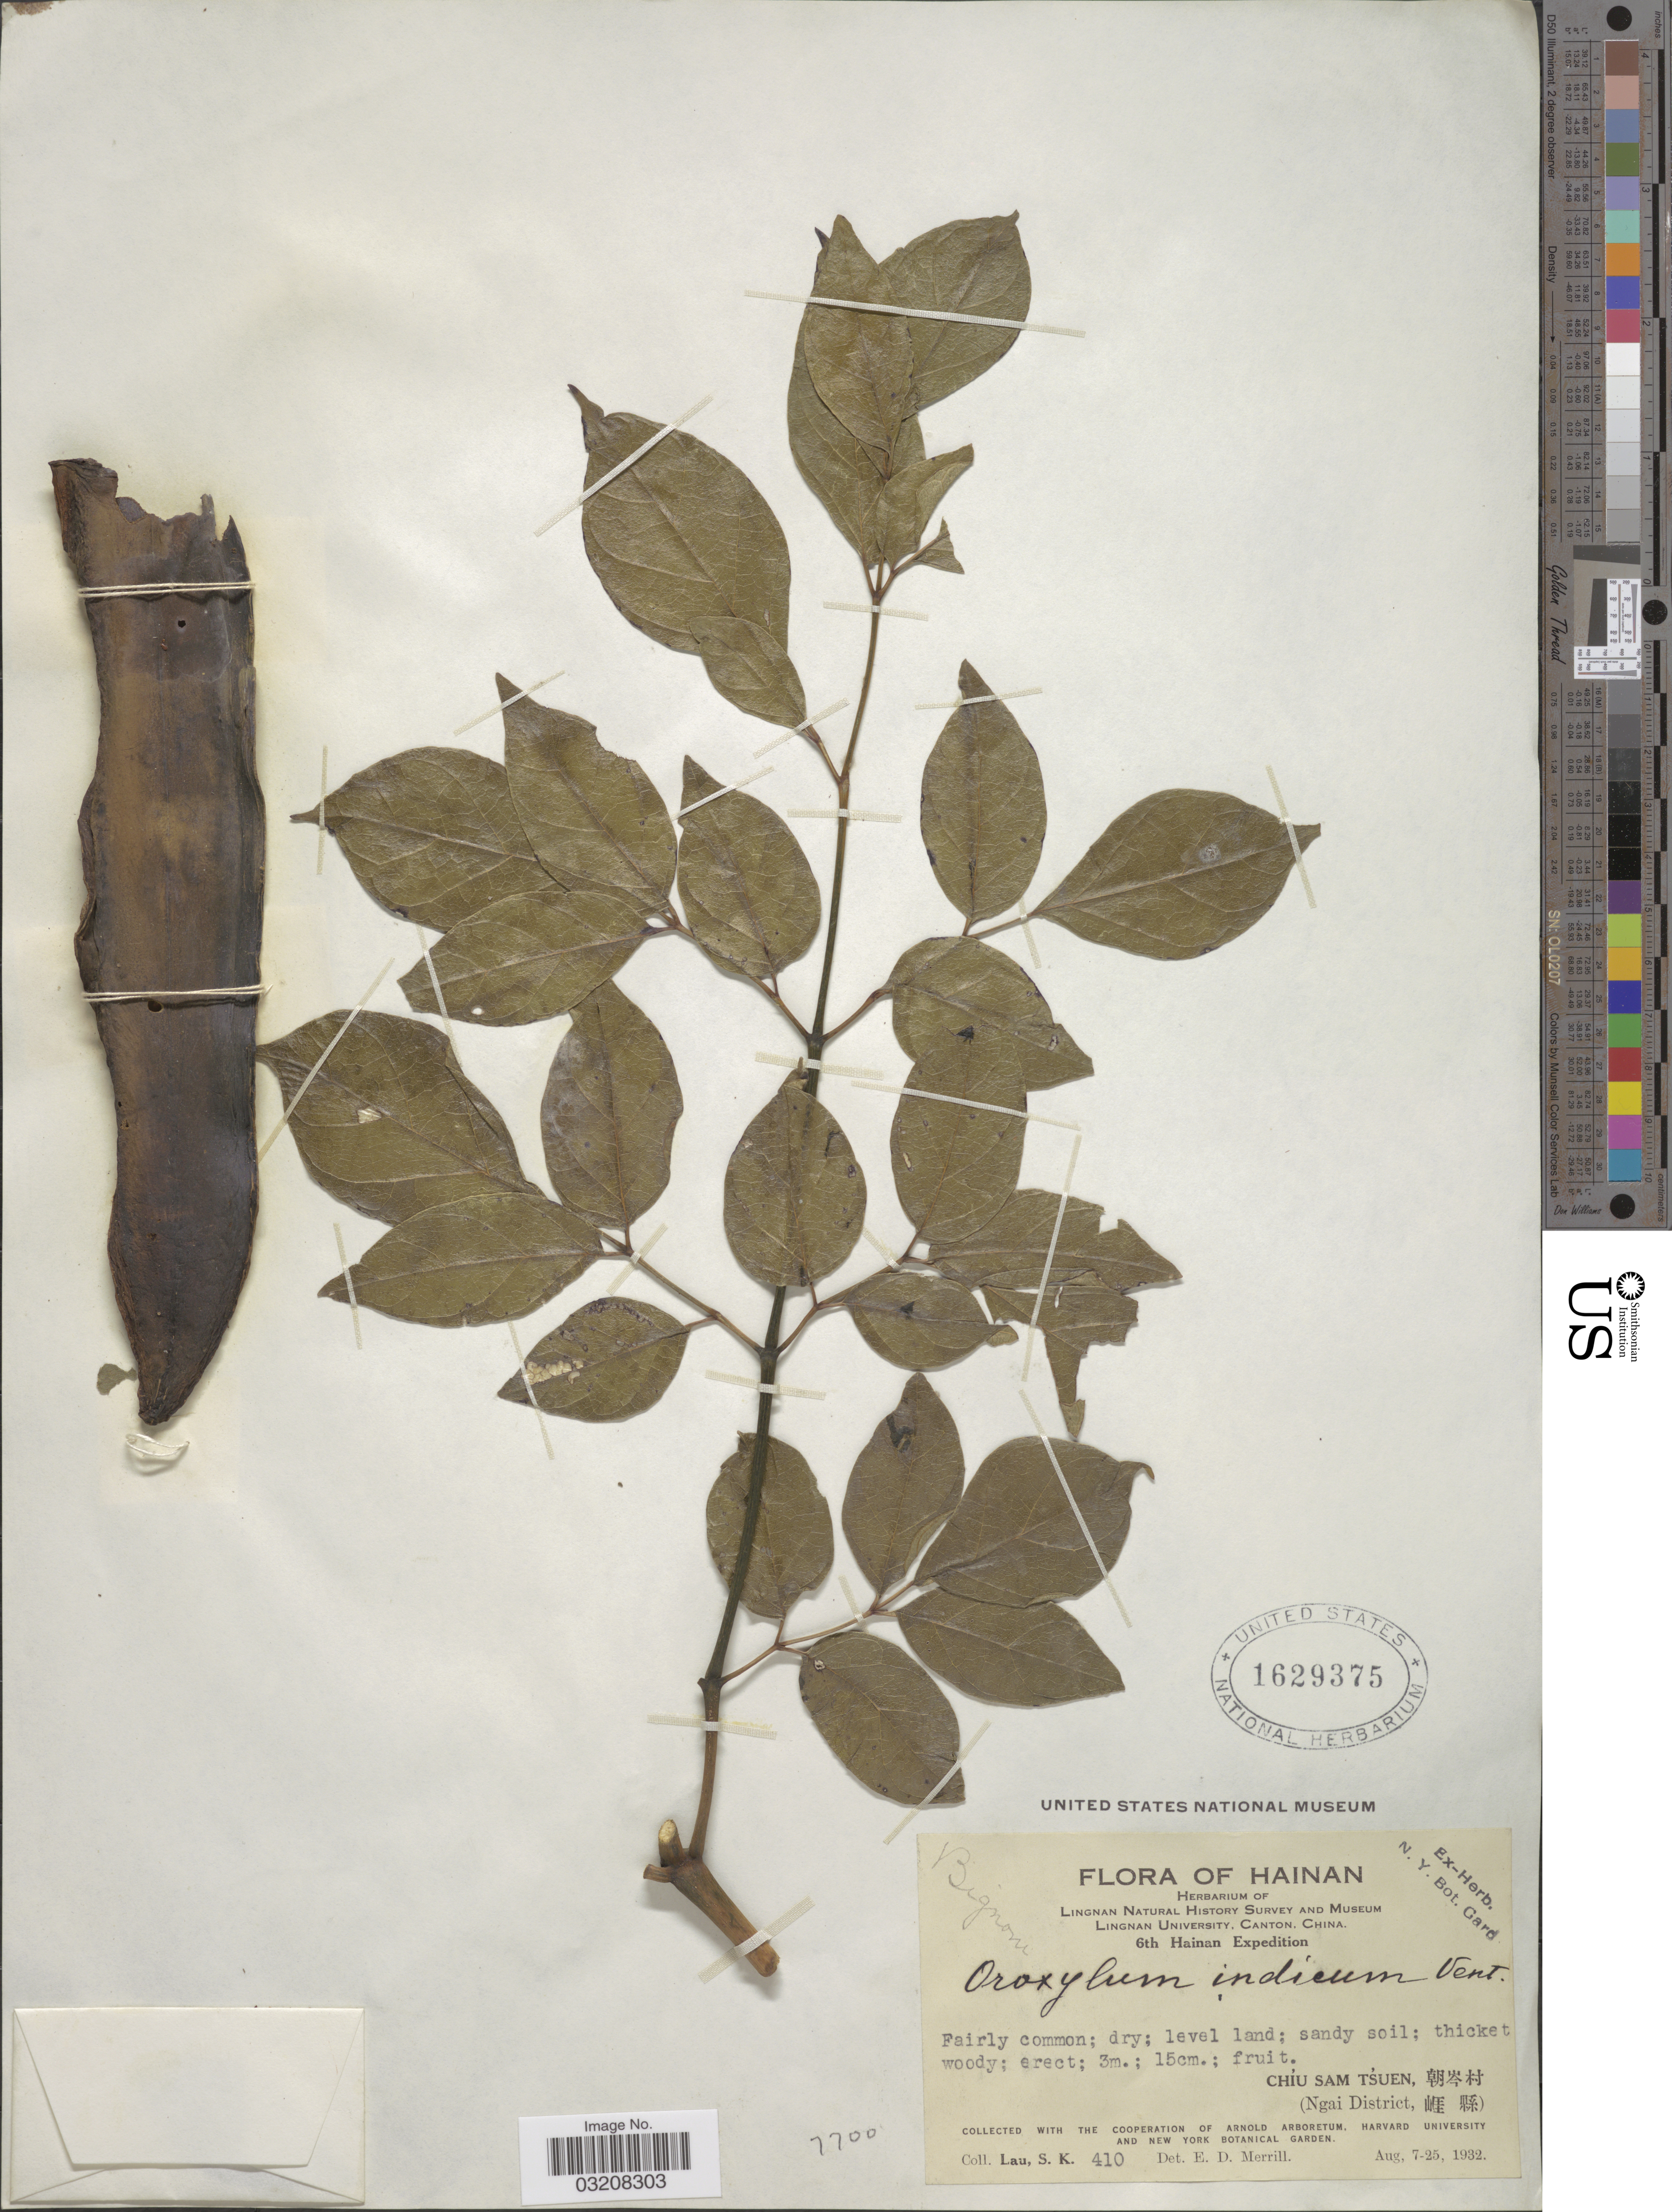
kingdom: Plantae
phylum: Tracheophyta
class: Magnoliopsida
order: Lamiales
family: Bignoniaceae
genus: Oroxylum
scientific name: Oroxylum indicum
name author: (L.) Kurz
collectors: S. K. Lau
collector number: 410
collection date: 1932-08-07/1932-08-25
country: China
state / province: Hainan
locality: huSam Tsuen (Ngai District.)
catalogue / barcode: US 1629375